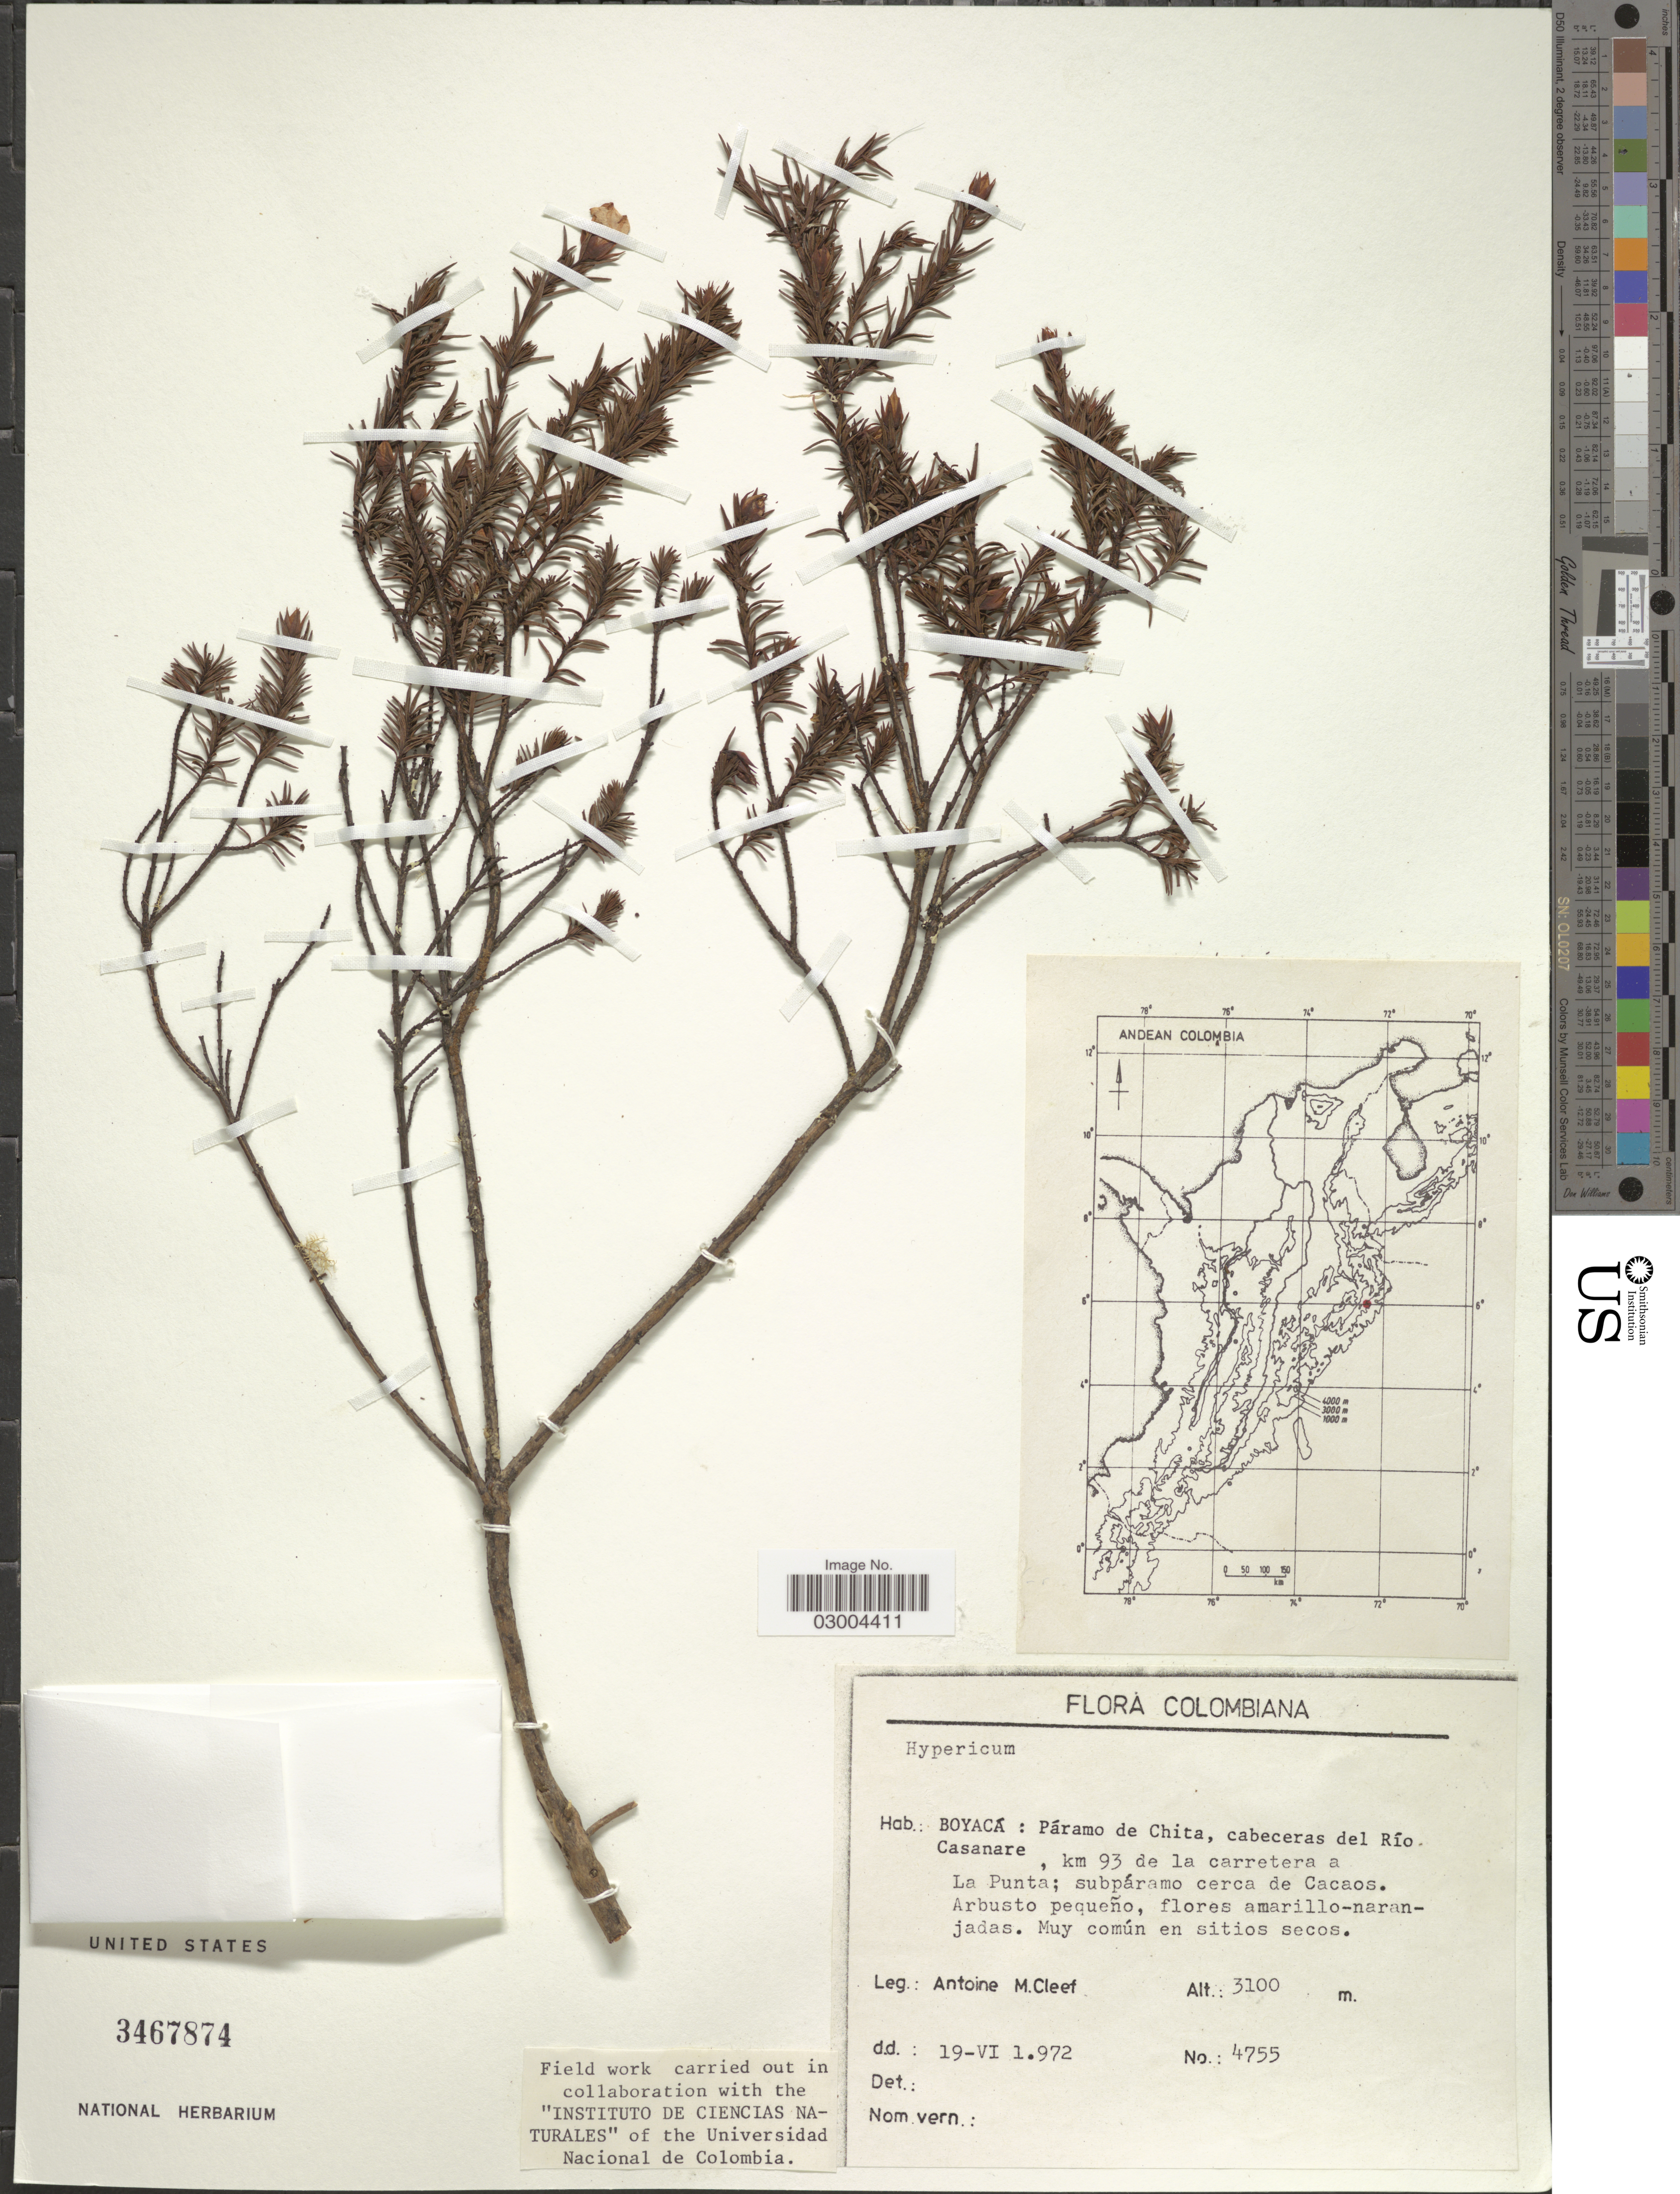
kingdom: Plantae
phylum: Tracheophyta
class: Magnoliopsida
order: Malpighiales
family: Hypericaceae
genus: Hypericum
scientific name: Hypericum sp.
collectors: A. M. Cleef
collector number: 4755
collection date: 1972-06-19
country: Colombia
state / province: Boyacá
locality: Páramo de Chita, cabeceras del Río. Casanare, km 93 de la carretera a La Punta; subpáramo cerca de Cacaos.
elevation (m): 3100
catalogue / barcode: US 3467874